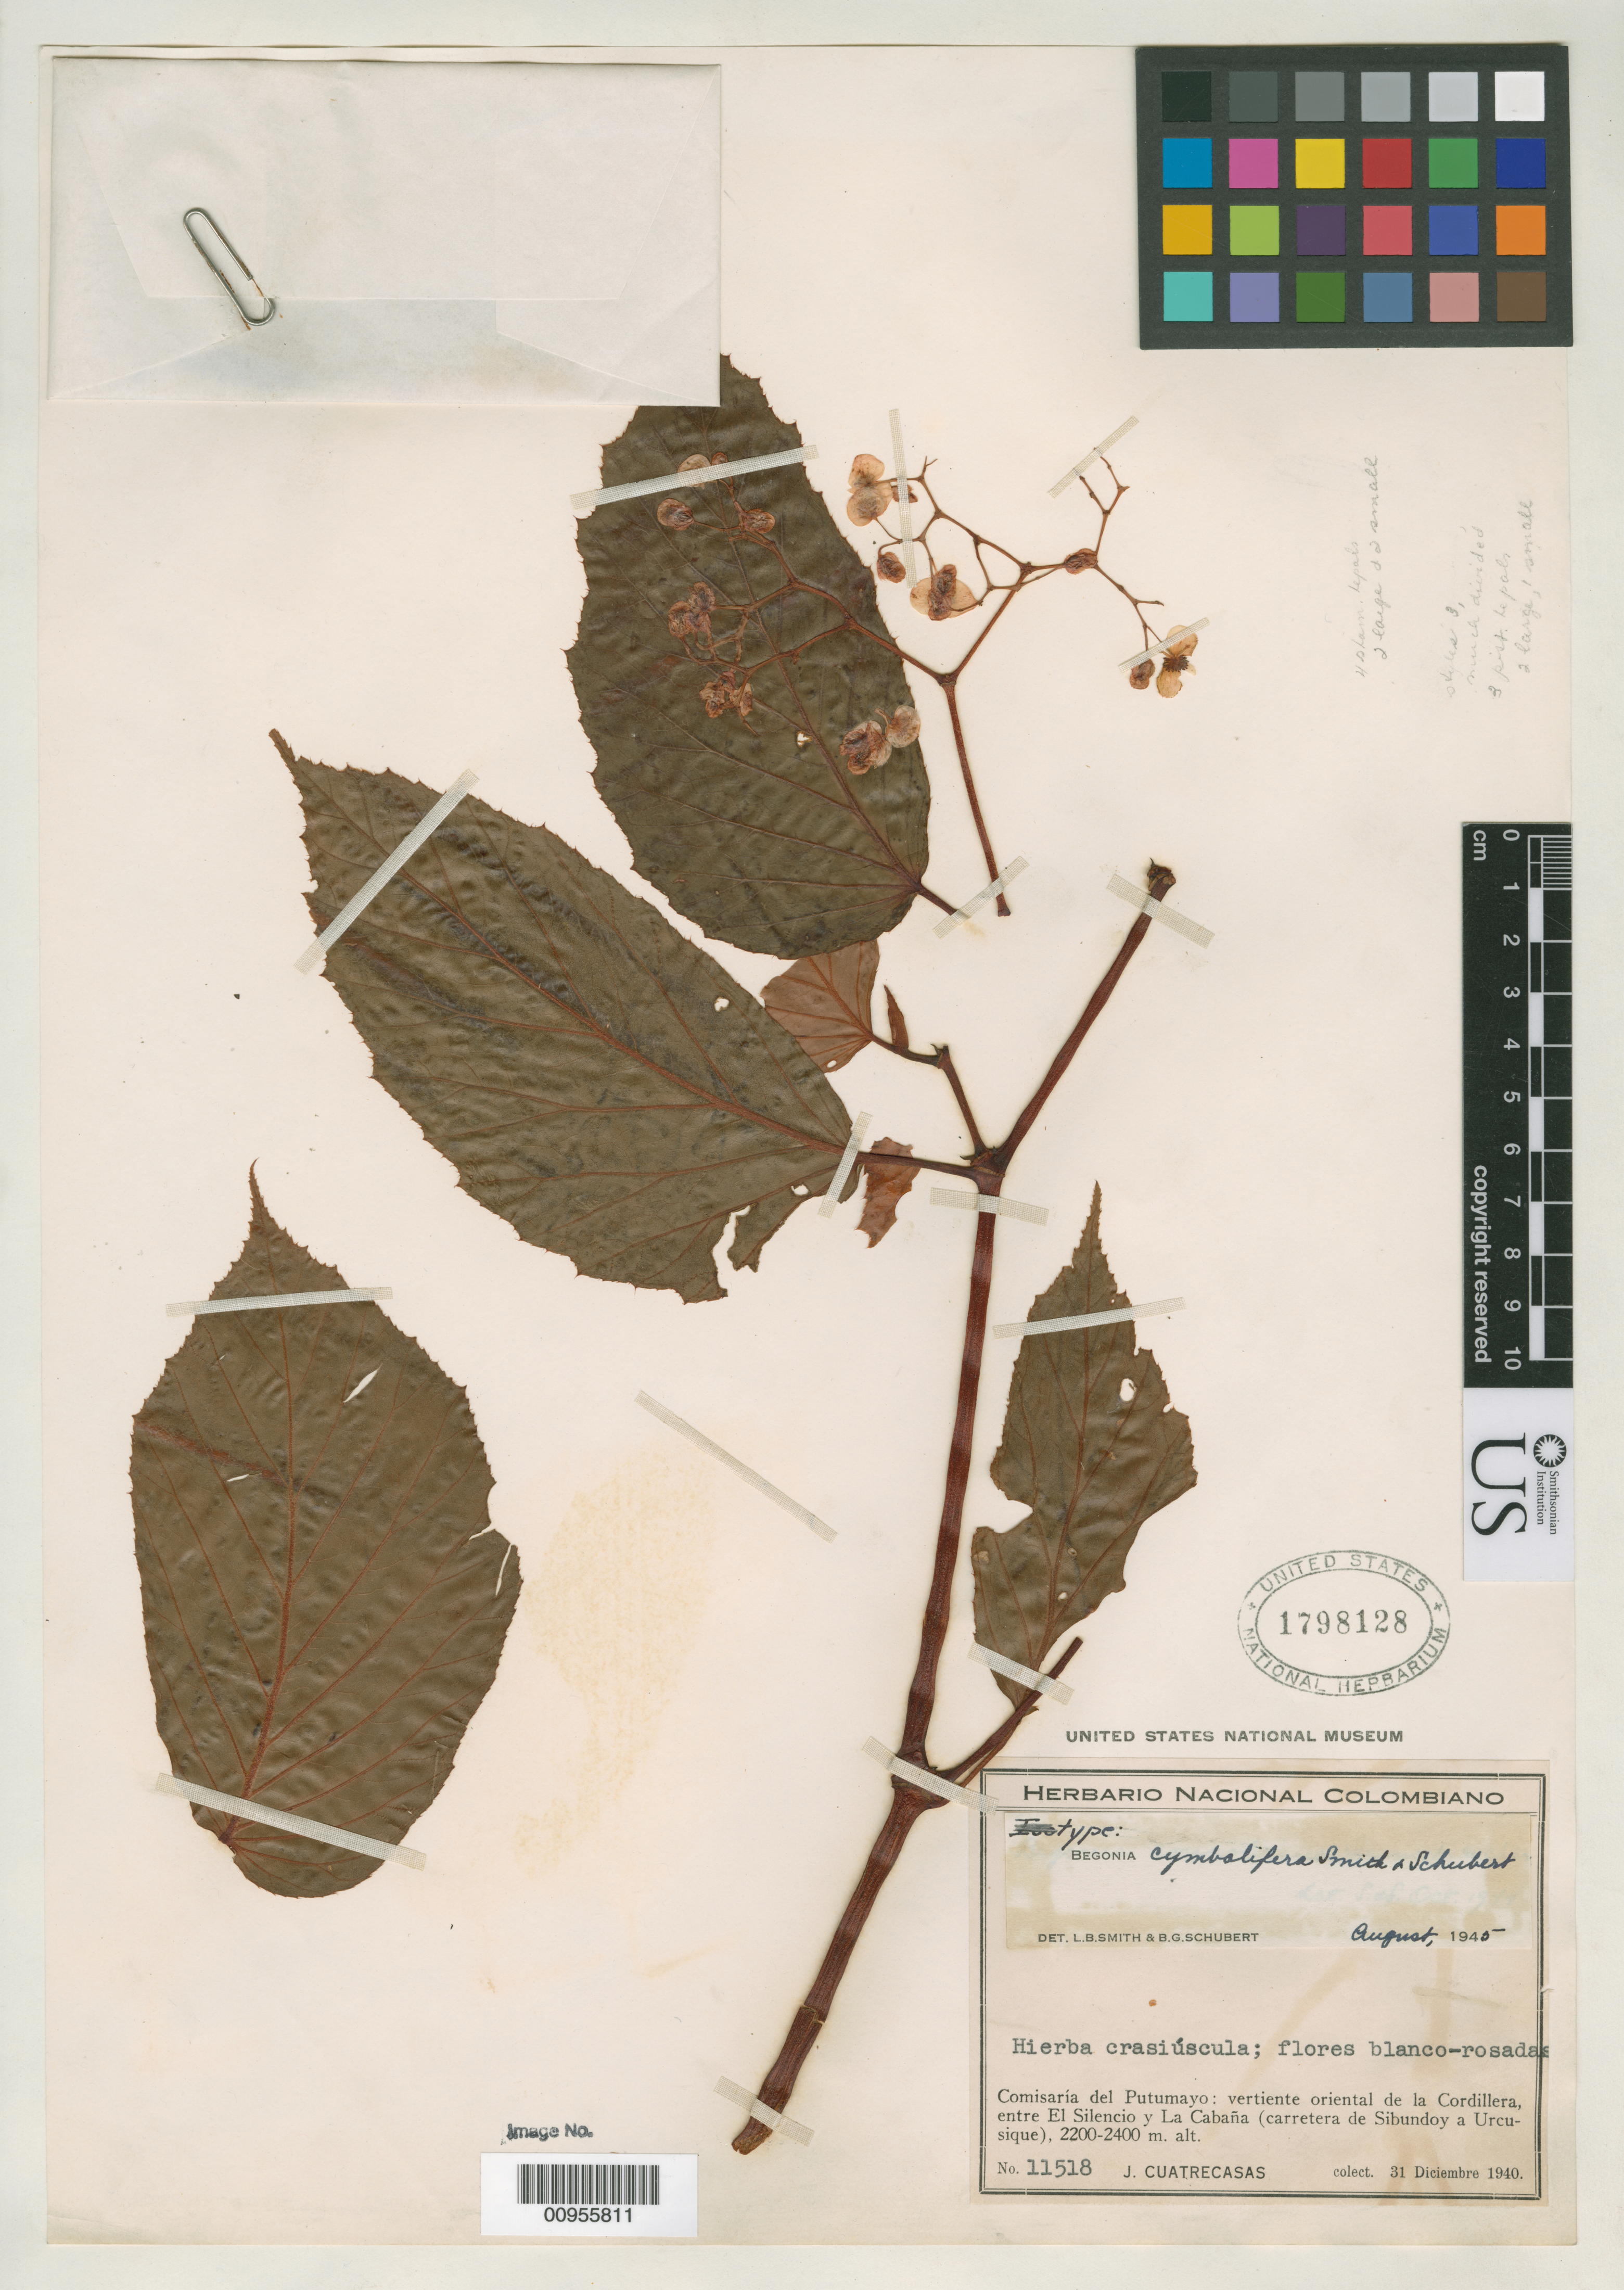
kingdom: Plantae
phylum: Tracheophyta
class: Magnoliopsida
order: Cucurbitales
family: Begoniaceae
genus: Begonia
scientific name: Begonia cymbalifera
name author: L.B. Sm. & B.G. Schub.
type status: Holotype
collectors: J. Cuatrecasas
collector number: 11518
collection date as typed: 30 Dec 1940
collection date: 1940-12-30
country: Colombia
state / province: Putumayo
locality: Between Sachamates and San Francisco de Sibundoy, E slope of Cordillera.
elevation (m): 1600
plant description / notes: Label originally annotated "Isotype", later altered to "type"; protologue cites "type" at US.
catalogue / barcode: US 1798128